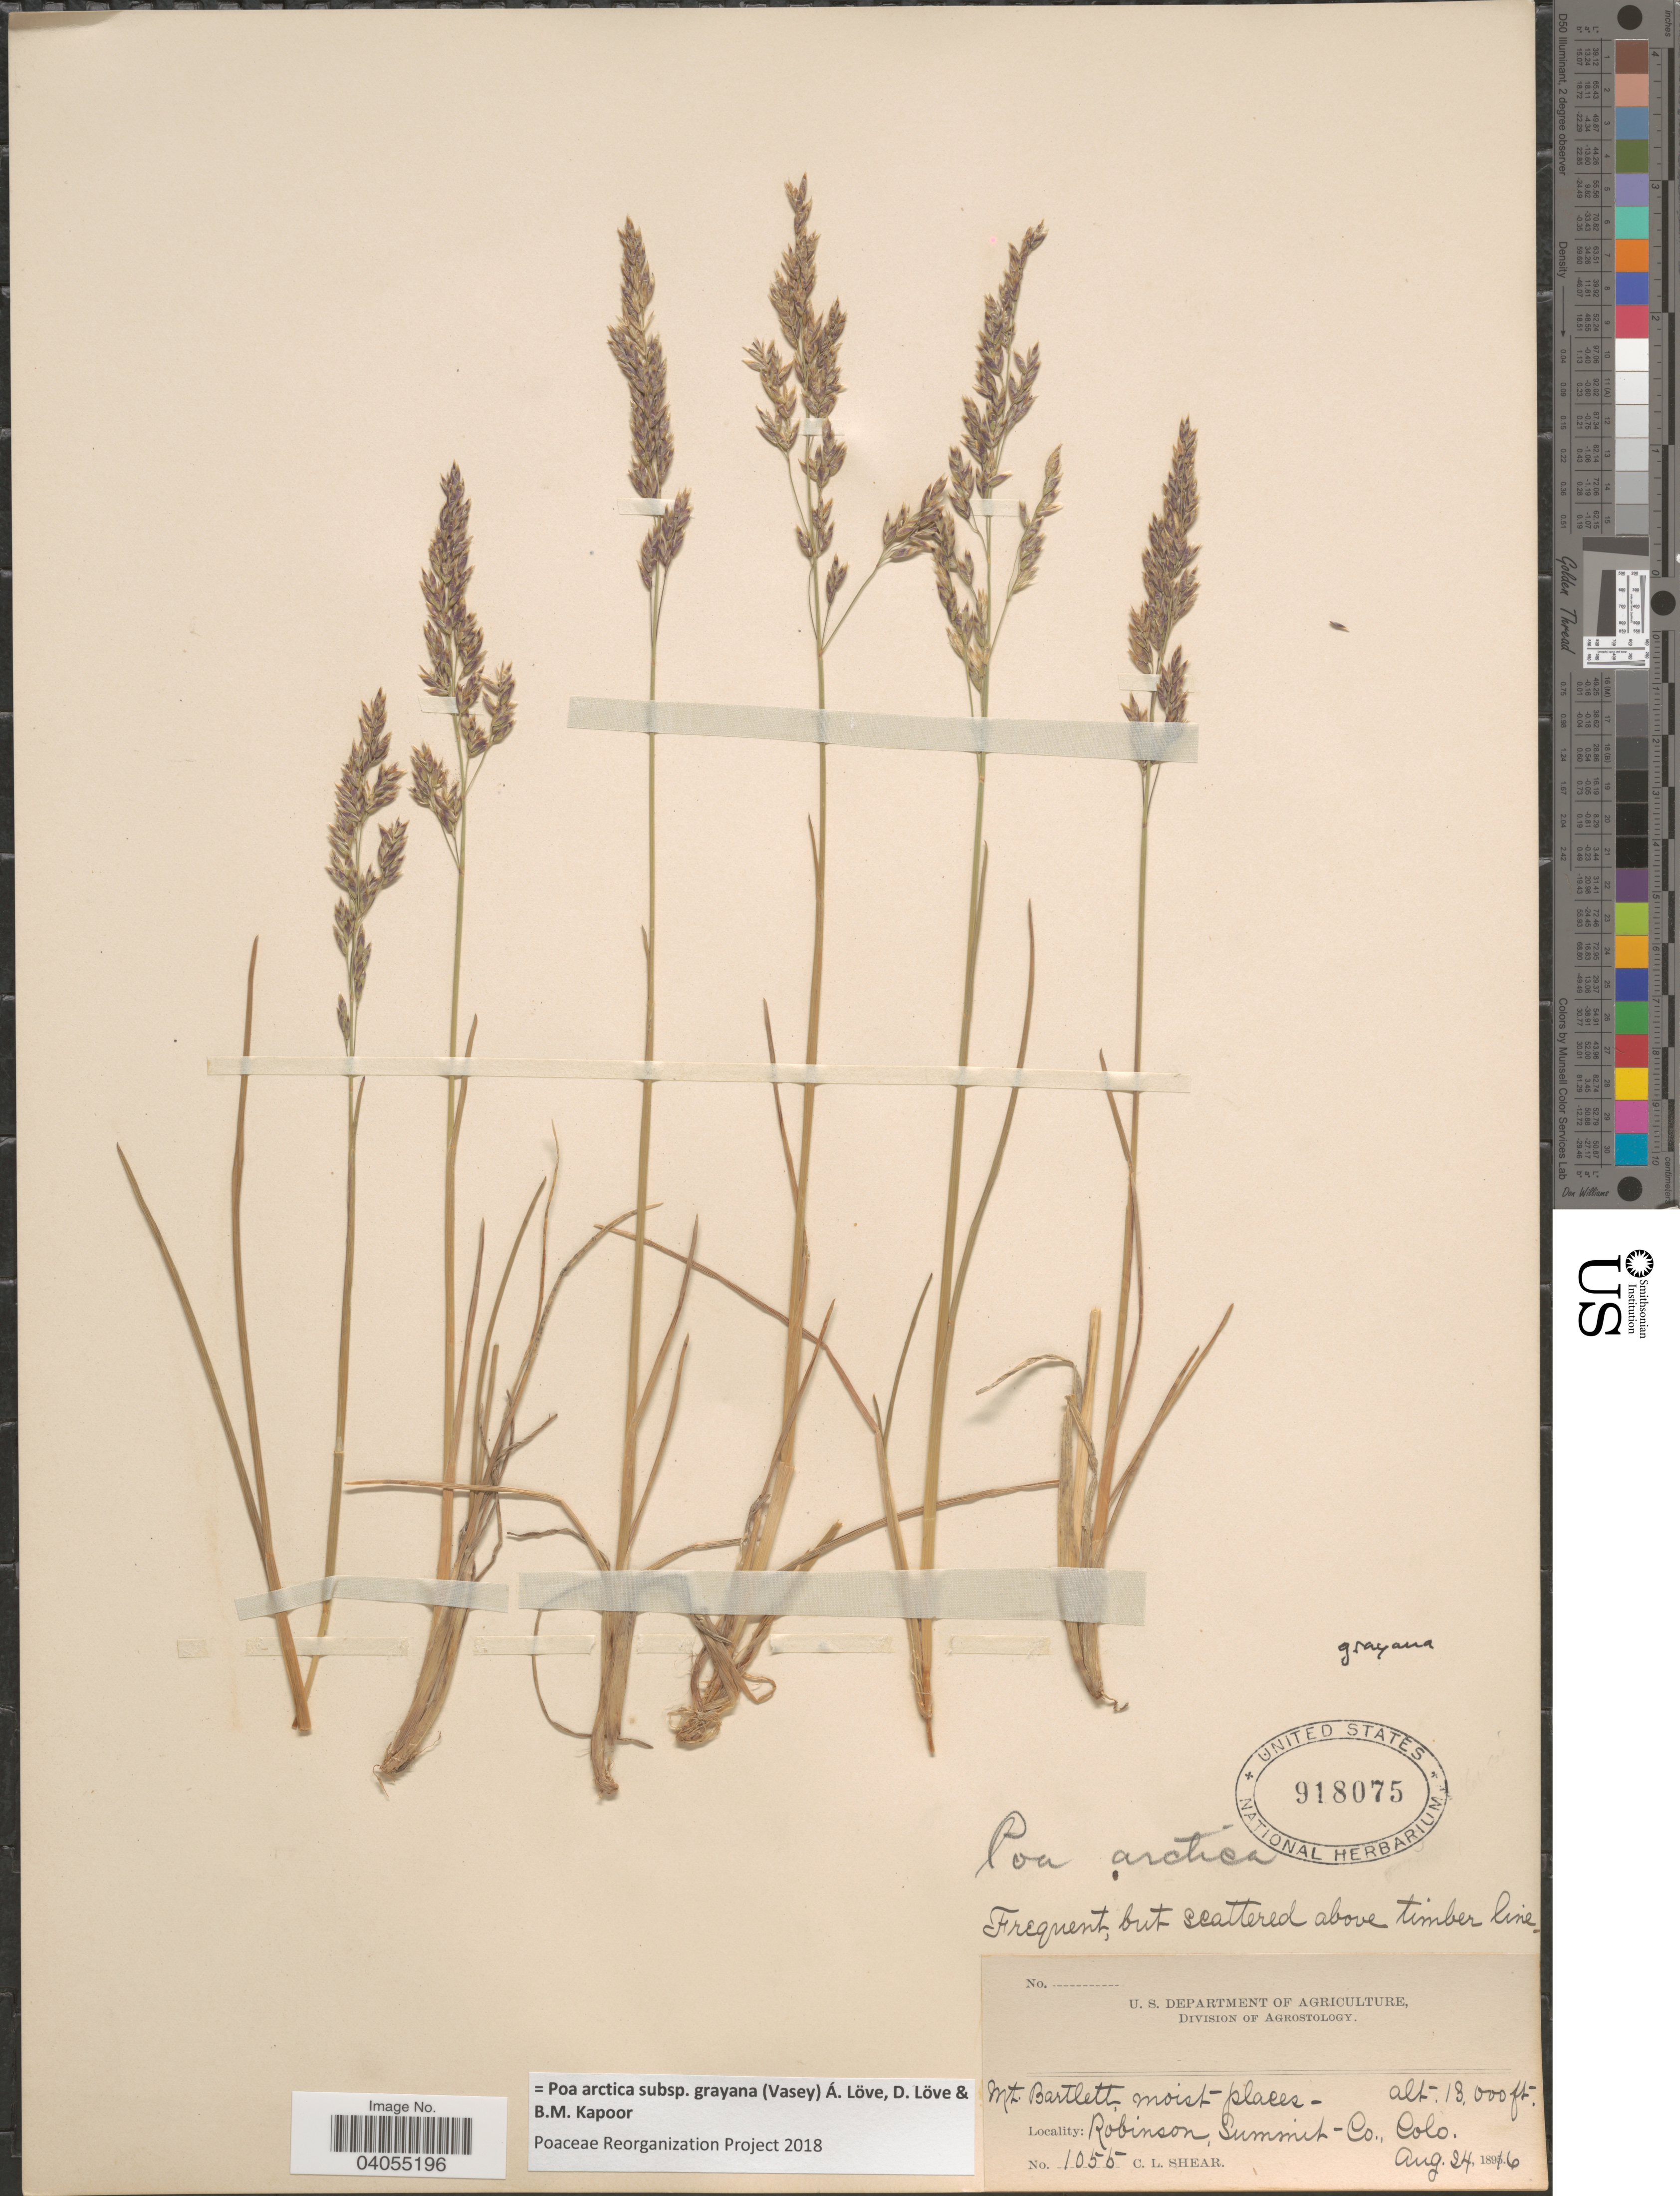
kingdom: Plantae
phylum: Tracheophyta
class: Liliopsida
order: Poales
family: Poaceae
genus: Poa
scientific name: Poa arctica subsp. grayana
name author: (Vasey) Á. Löve et al.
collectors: C. L. Shear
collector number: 1055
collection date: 1896-08-24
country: United States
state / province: Colorado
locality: Mt. Bartlett, moist places. Robinson, Summit Co.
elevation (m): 3962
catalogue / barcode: US 918075